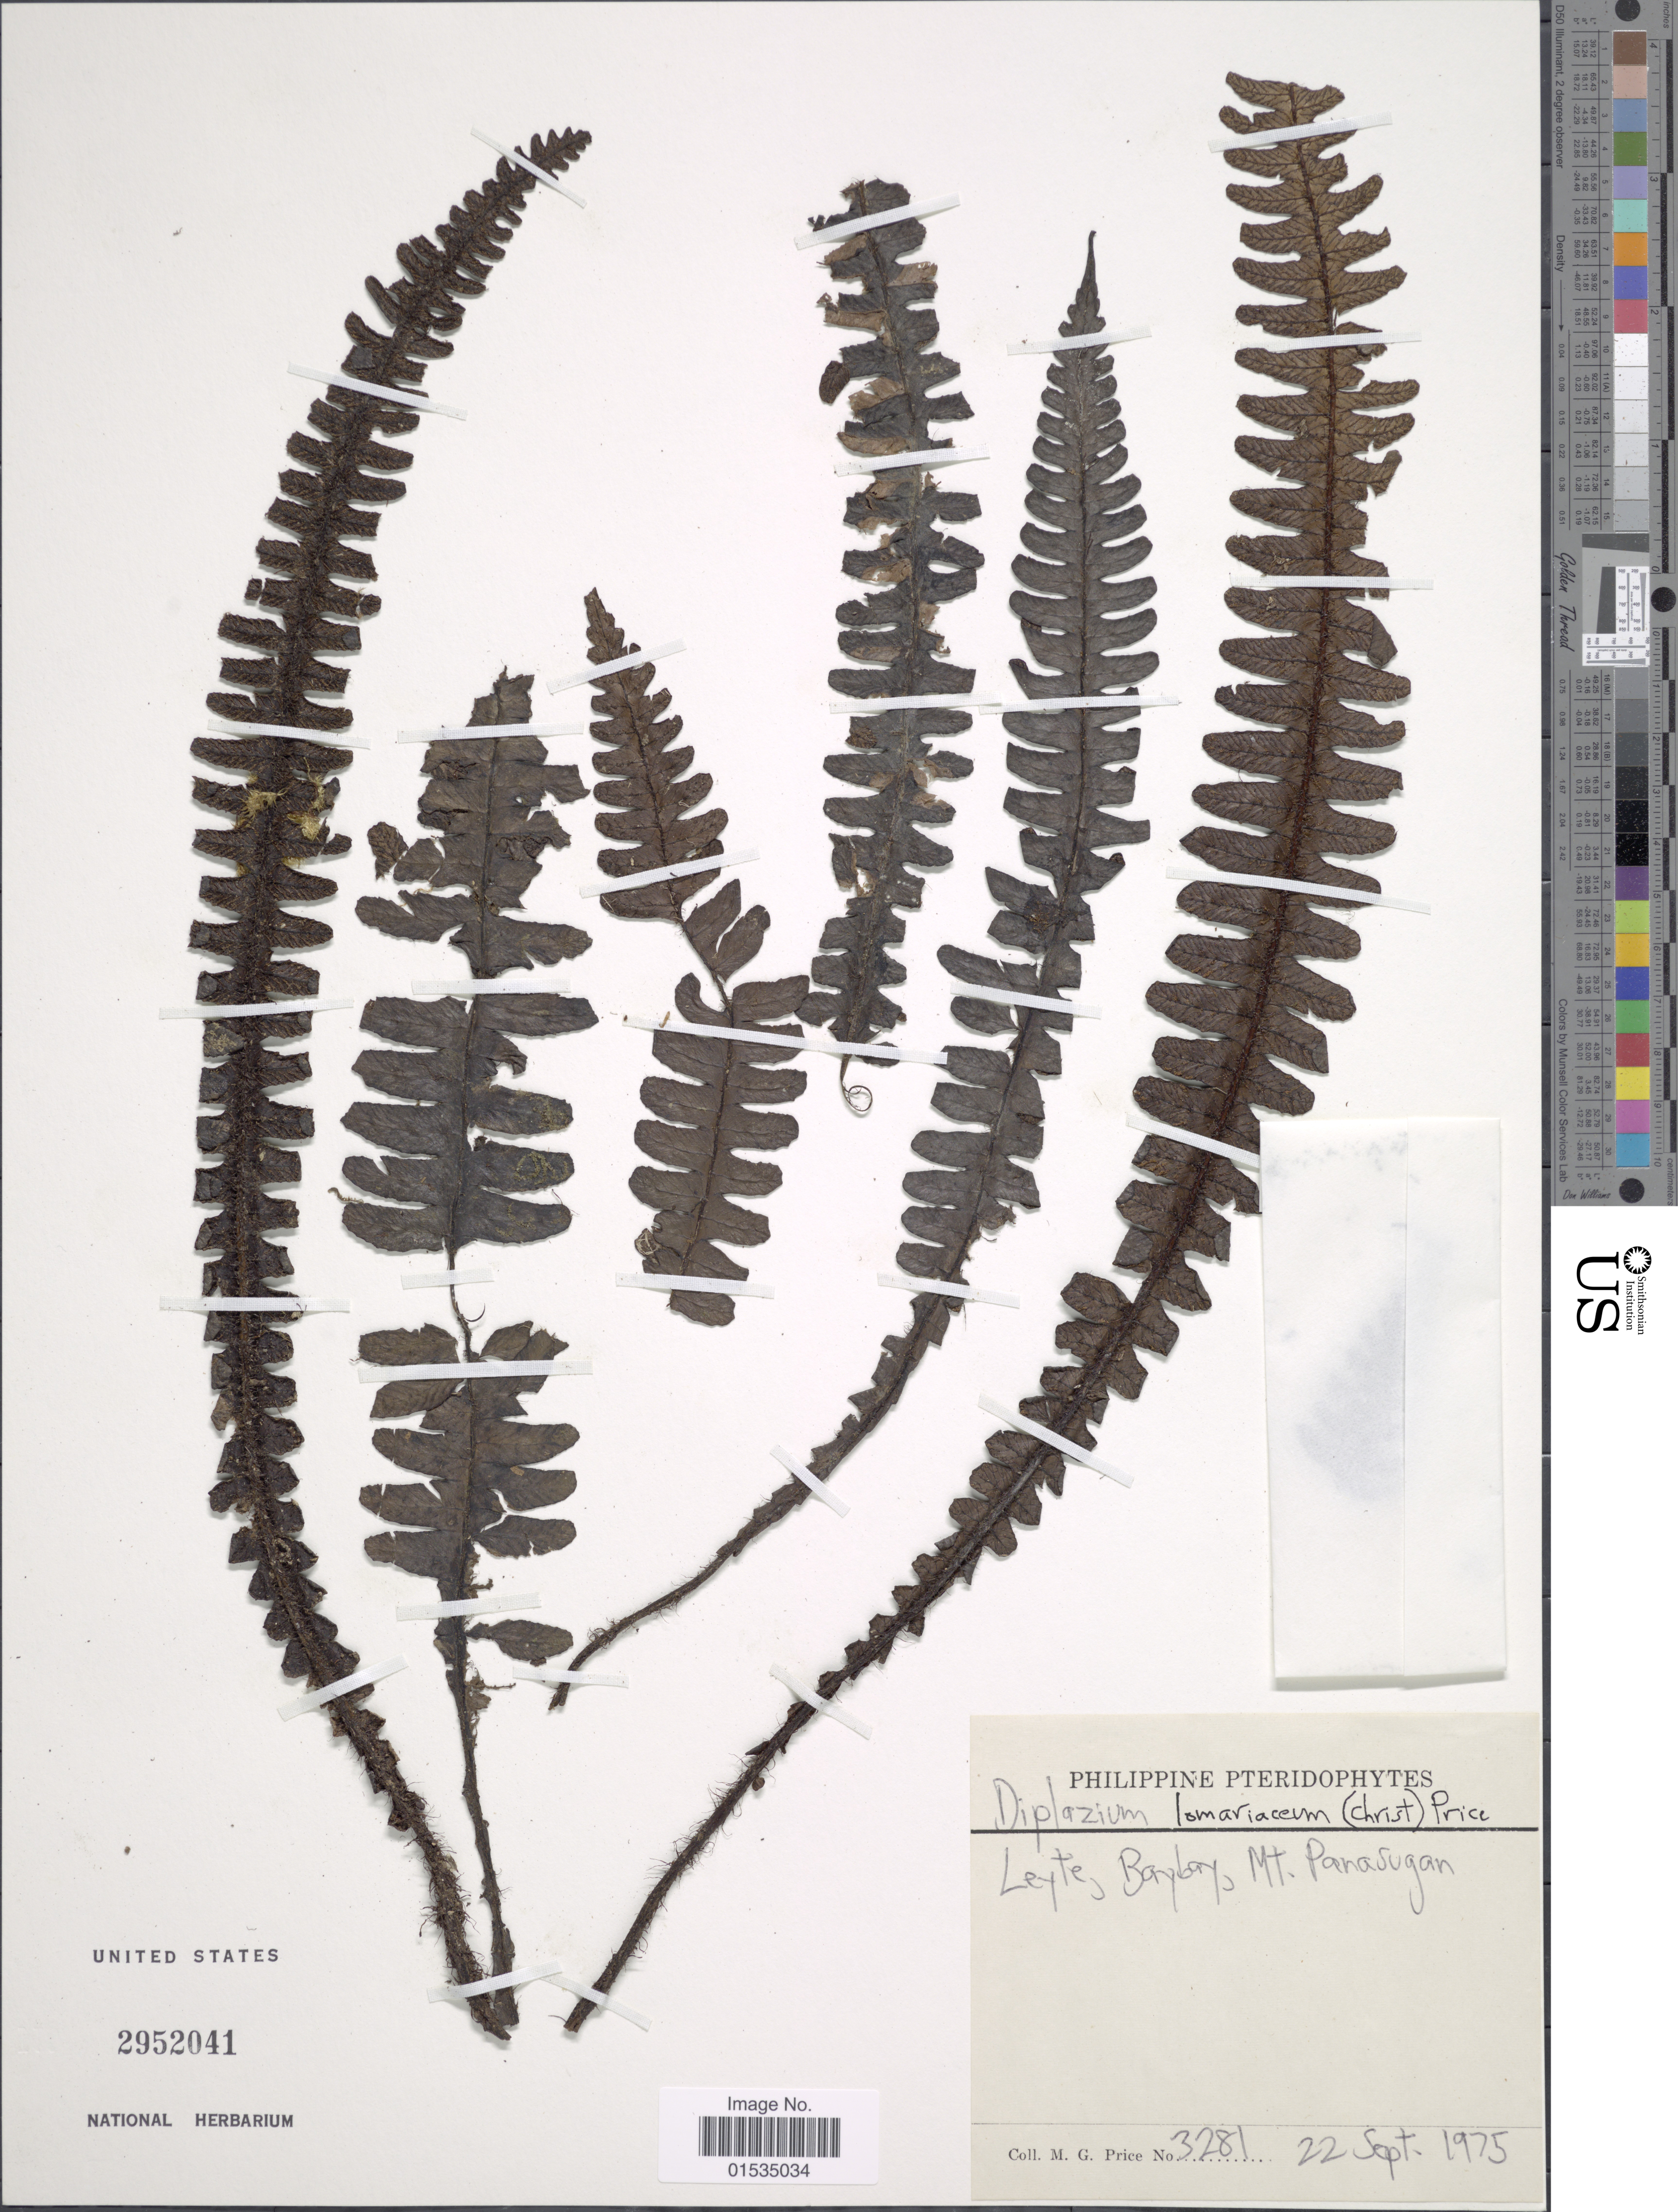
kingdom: Plantae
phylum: Tracheophyta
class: Polypodiopsida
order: Polypodiales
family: Athyriaceae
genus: Diplazium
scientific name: Diplazium lomariaceum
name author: (Christ) M.G. Price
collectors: M. G. Price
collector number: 2381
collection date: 1925-09-22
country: Philippines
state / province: Eastern Visayas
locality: Leyte, Baybay, Mt. Panasugan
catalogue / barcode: US 2952041